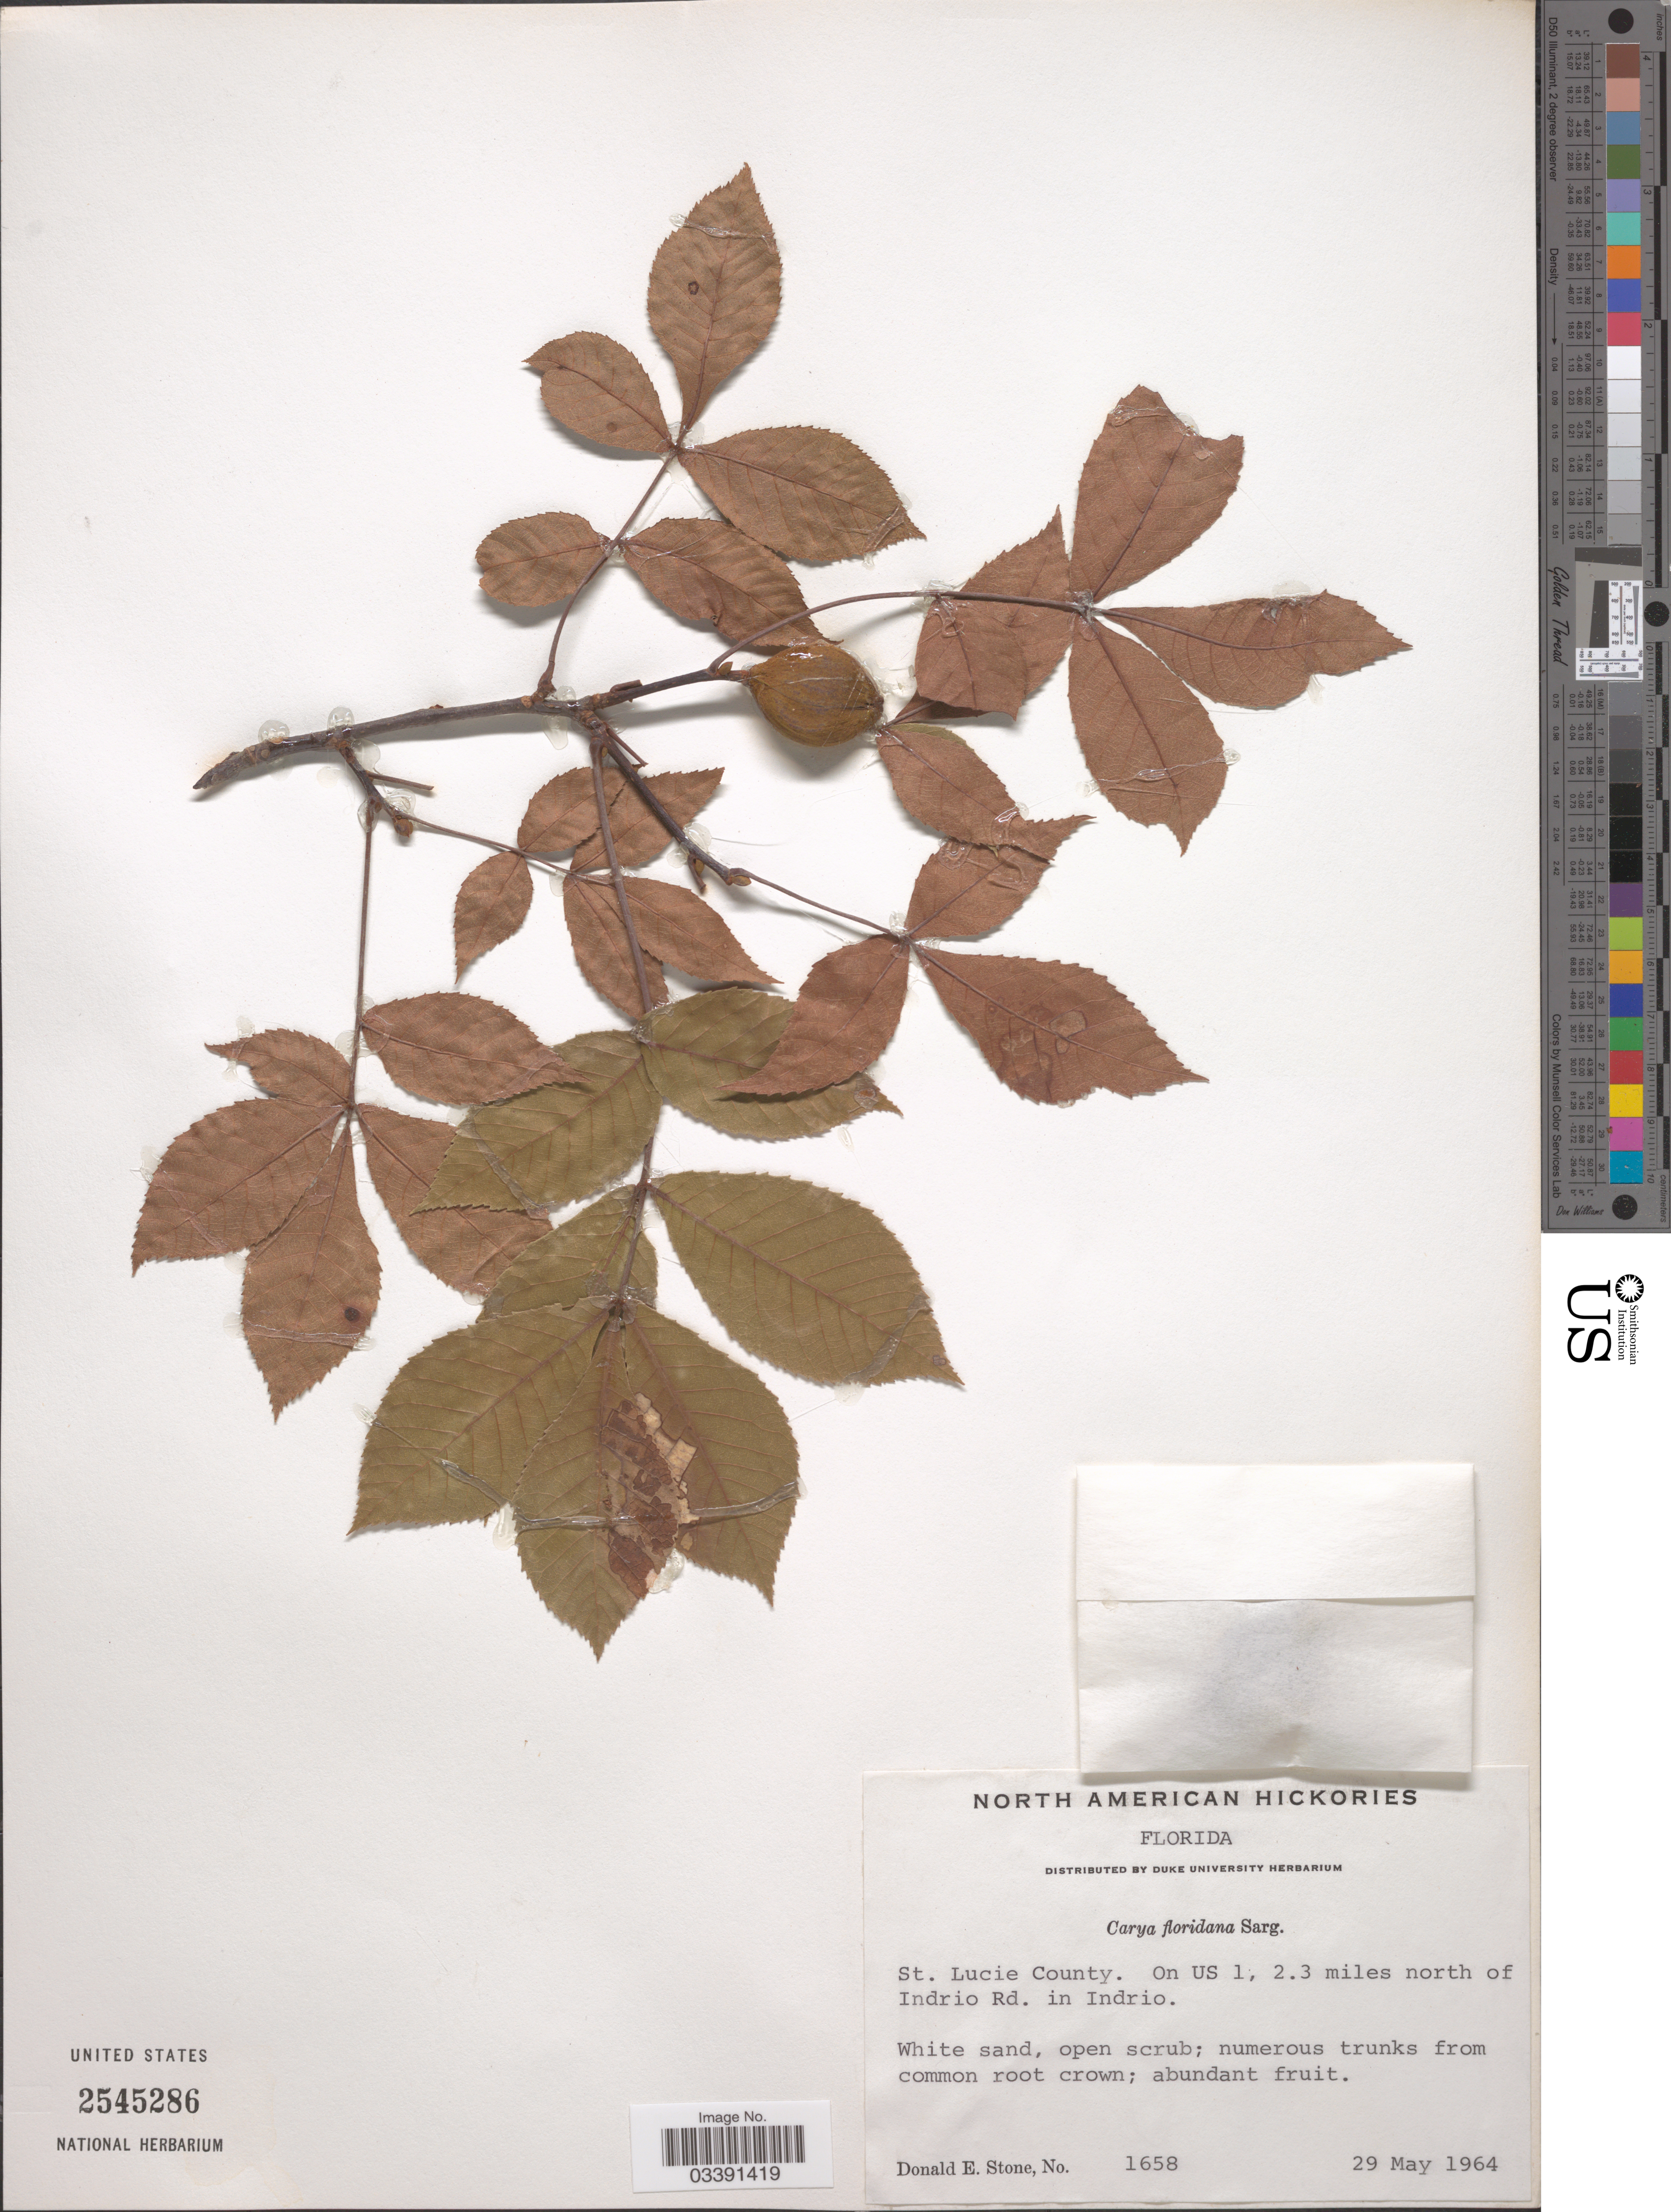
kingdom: Plantae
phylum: Tracheophyta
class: Magnoliopsida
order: Fagales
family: Juglandaceae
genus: Carya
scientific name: Carya floridana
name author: Sarg.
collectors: D. Stone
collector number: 1658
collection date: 1964-05-29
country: United States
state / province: Florida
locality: St. Lucie County. On US 1, 2.3 miles north of Indrio Rd. in Indrio.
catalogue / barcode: US 2545286